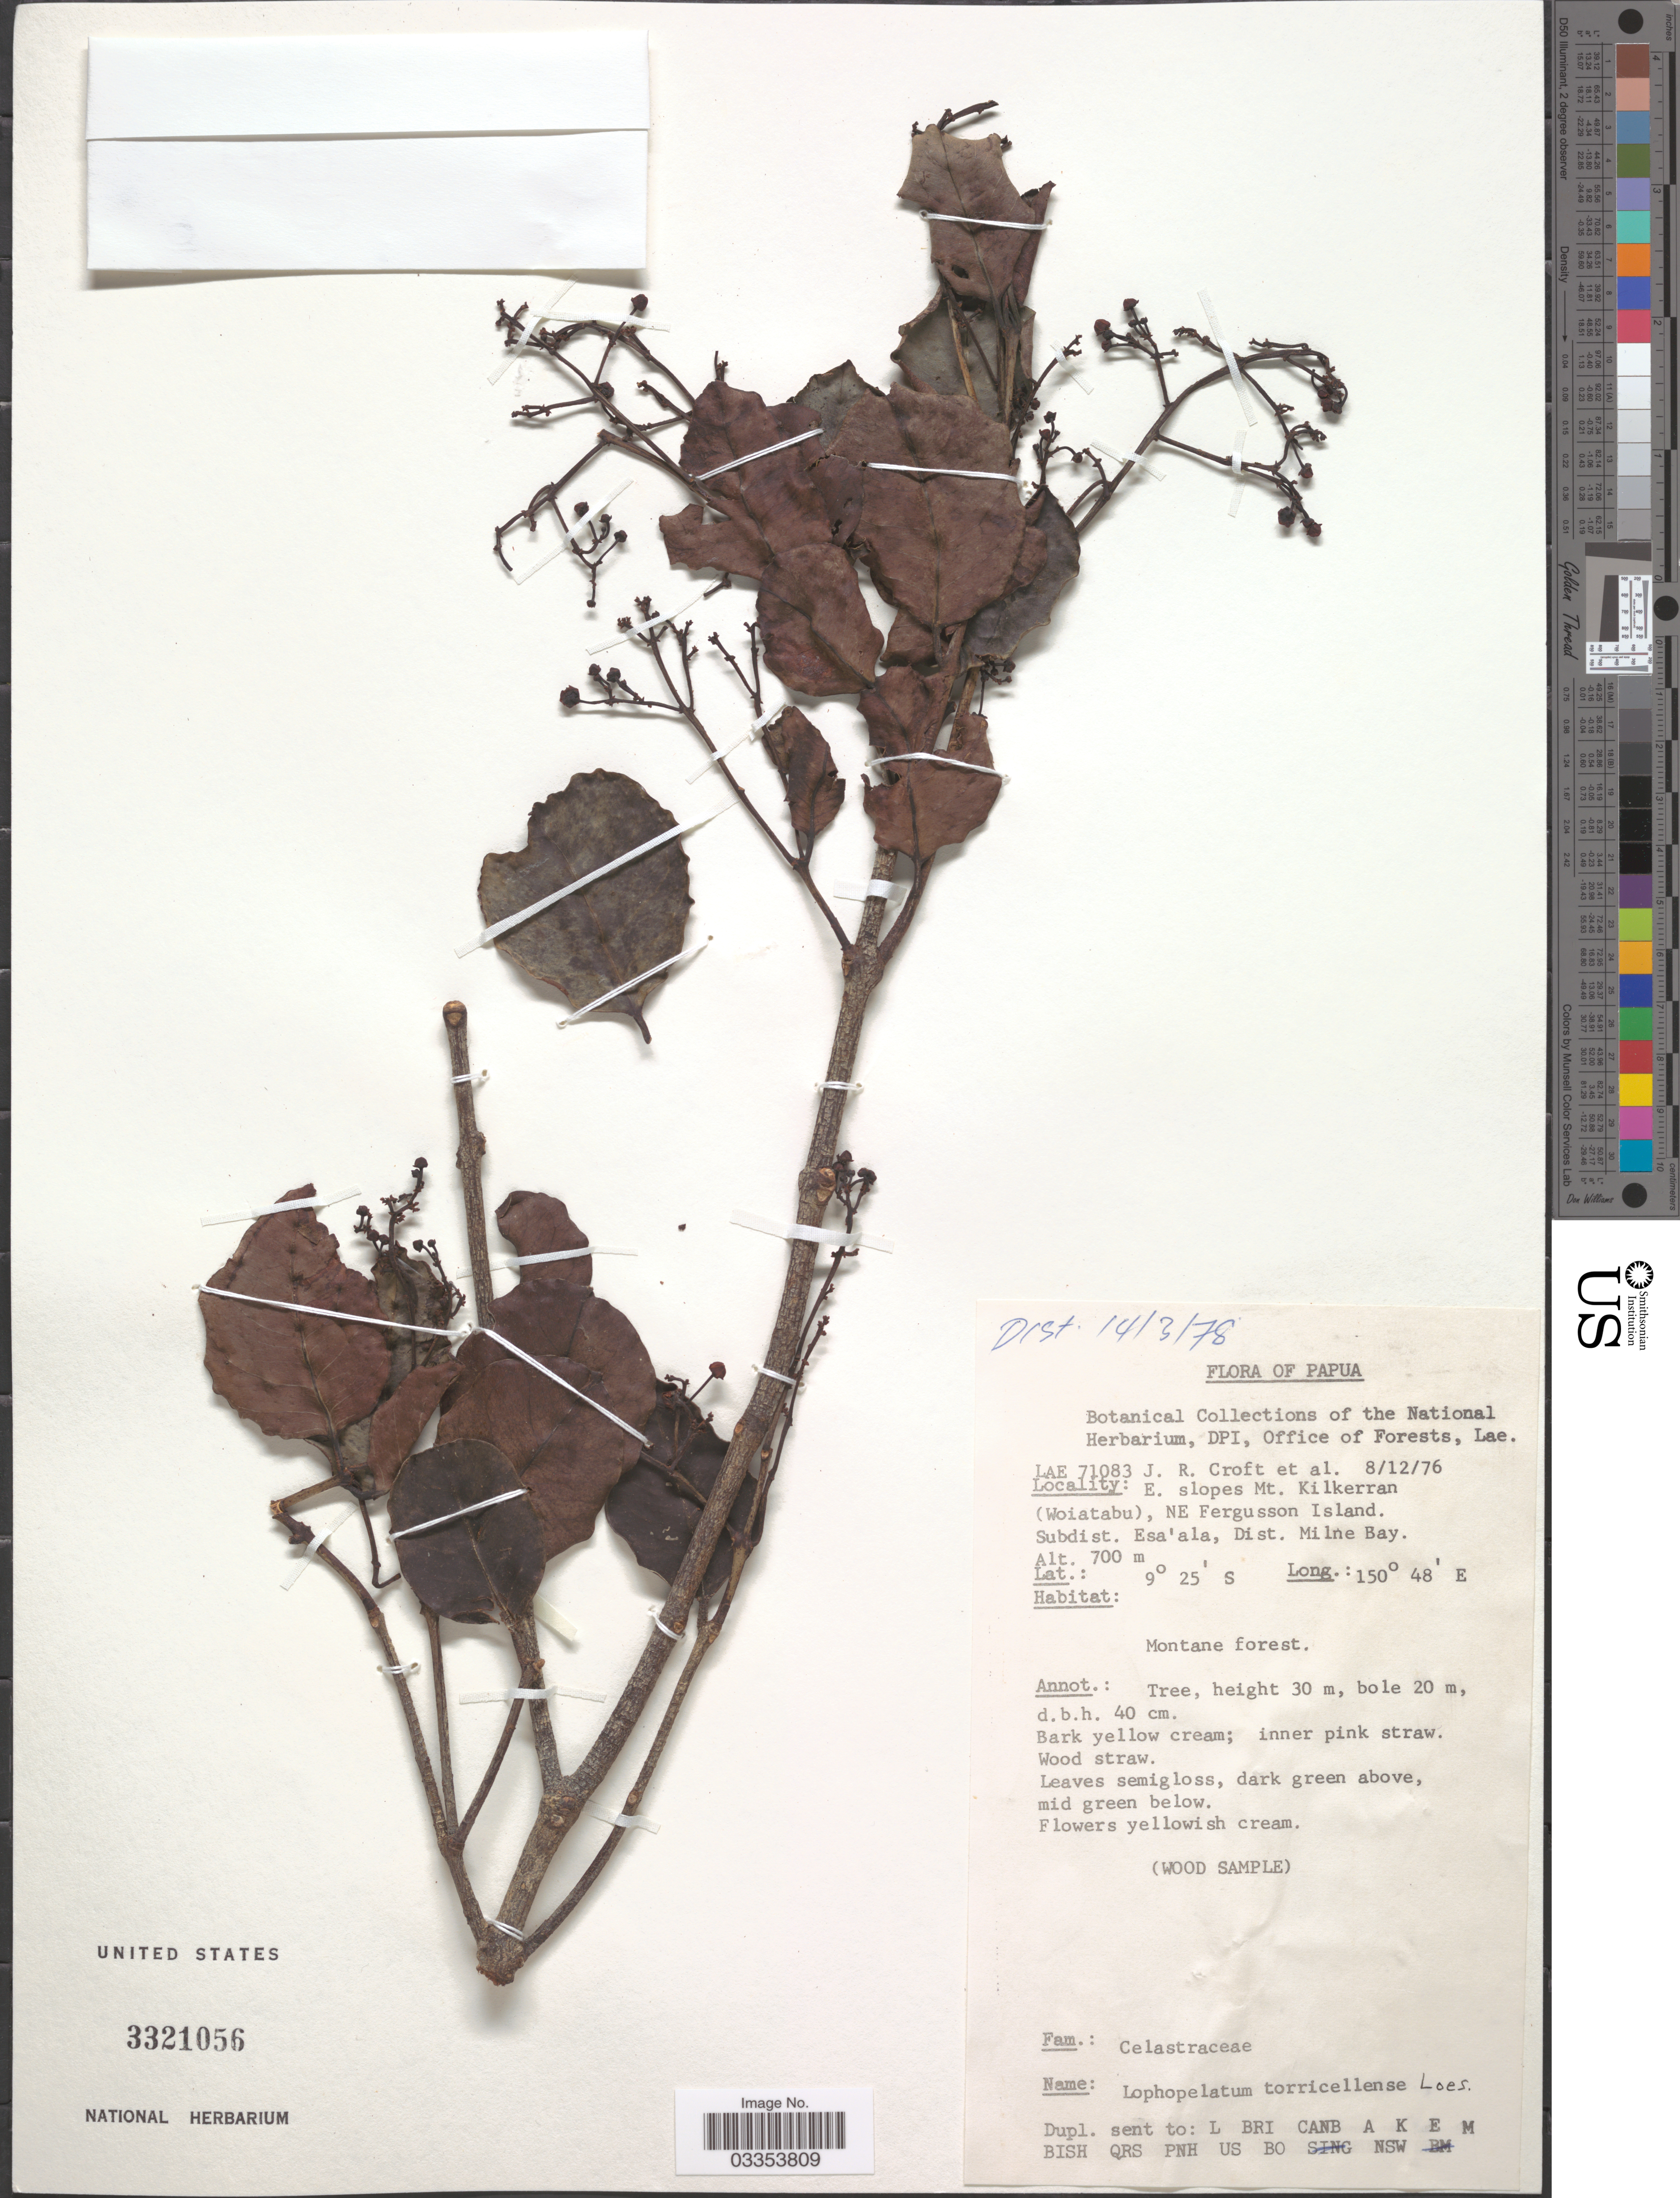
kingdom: Plantae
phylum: Tracheophyta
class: Magnoliopsida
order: Celastrales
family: Celastraceae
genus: Lophopetalum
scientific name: Lophopetalum torricellense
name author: Loes.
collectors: J. R. Croft & et al.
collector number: LAE 71083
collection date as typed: Transcribed d/m/y: 8/12/76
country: Papua New Guinea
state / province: Milne Bay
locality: Papua. E. slopes Mt. Kilkeerran (Woiatabu), NE Fergusson Island. Subdist. Esa'ala, Dist. Milne Bay.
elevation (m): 700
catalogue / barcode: US 3321056